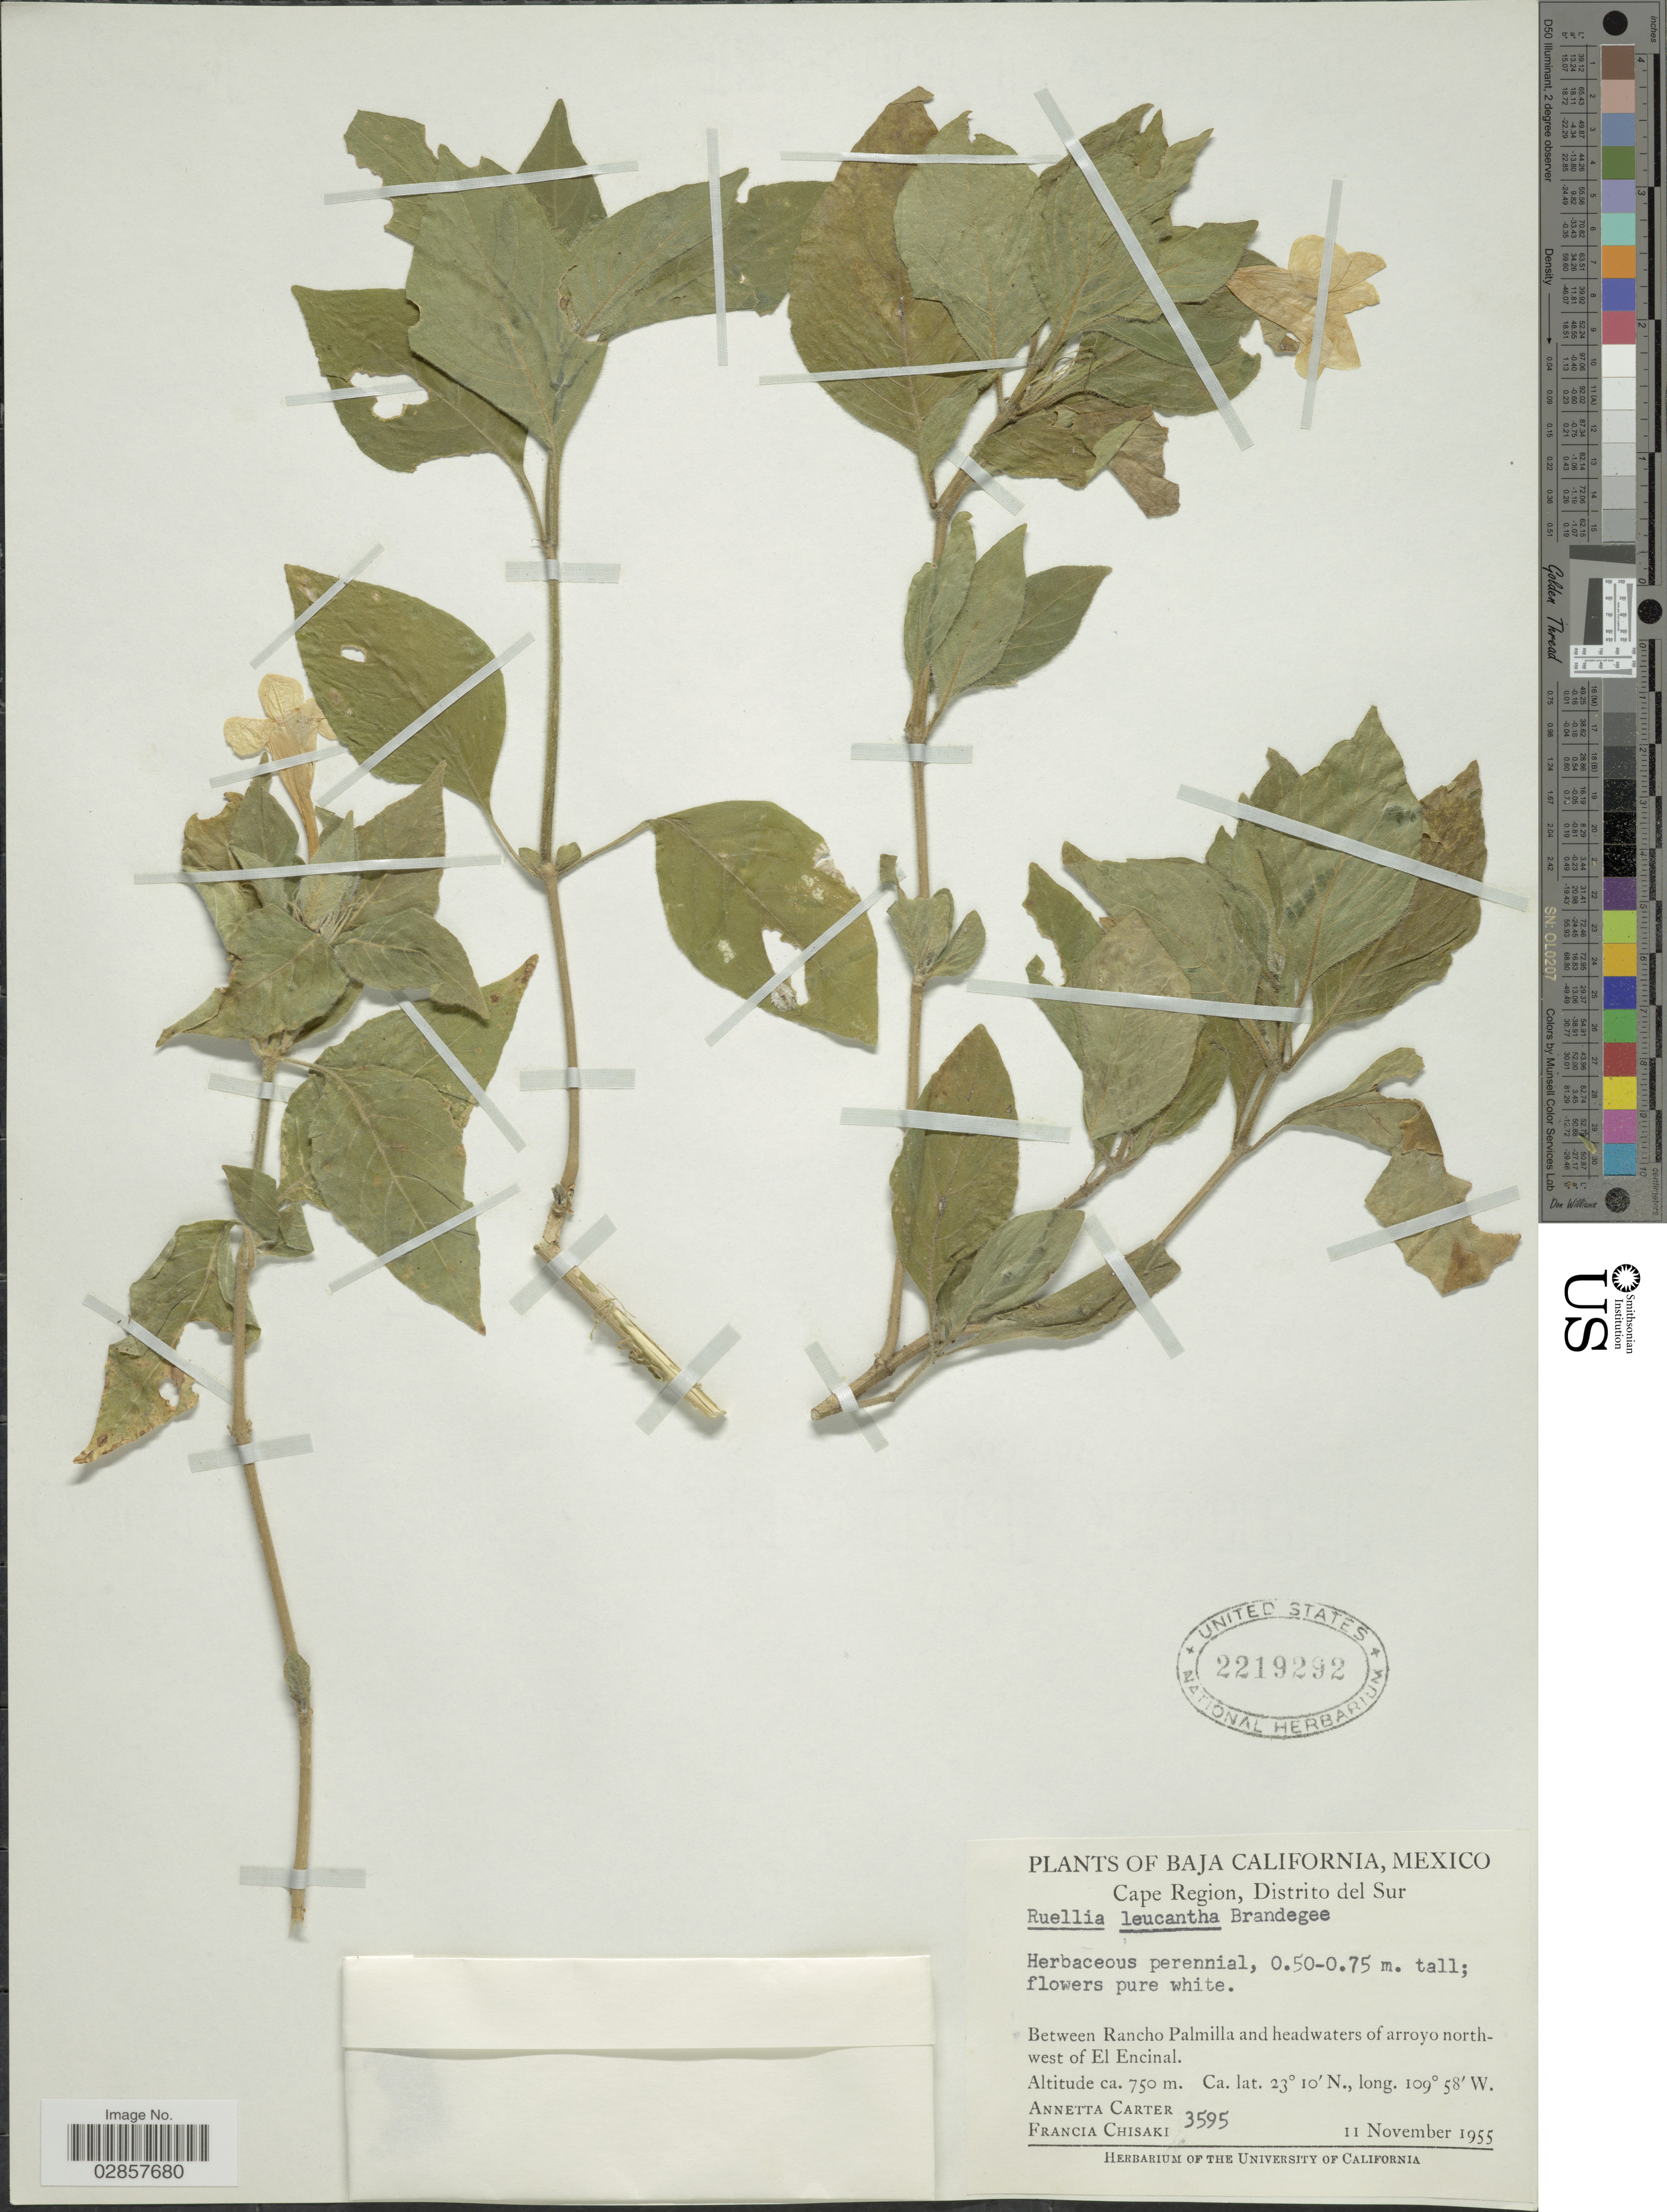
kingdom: Plantae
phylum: Tracheophyta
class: Magnoliopsida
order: Lamiales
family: Acanthaceae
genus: Ruellia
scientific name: Ruellia leucantha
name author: Brandegee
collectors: A. Carter & F. Chisaki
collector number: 3595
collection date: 1955-11-11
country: Mexico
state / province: Baja California Sur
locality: Cape Region, Distrito del Sur, Between Rancho Palmilla and headwaters of arroyo northwest of El Encinal.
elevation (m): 750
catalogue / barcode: US 2219292